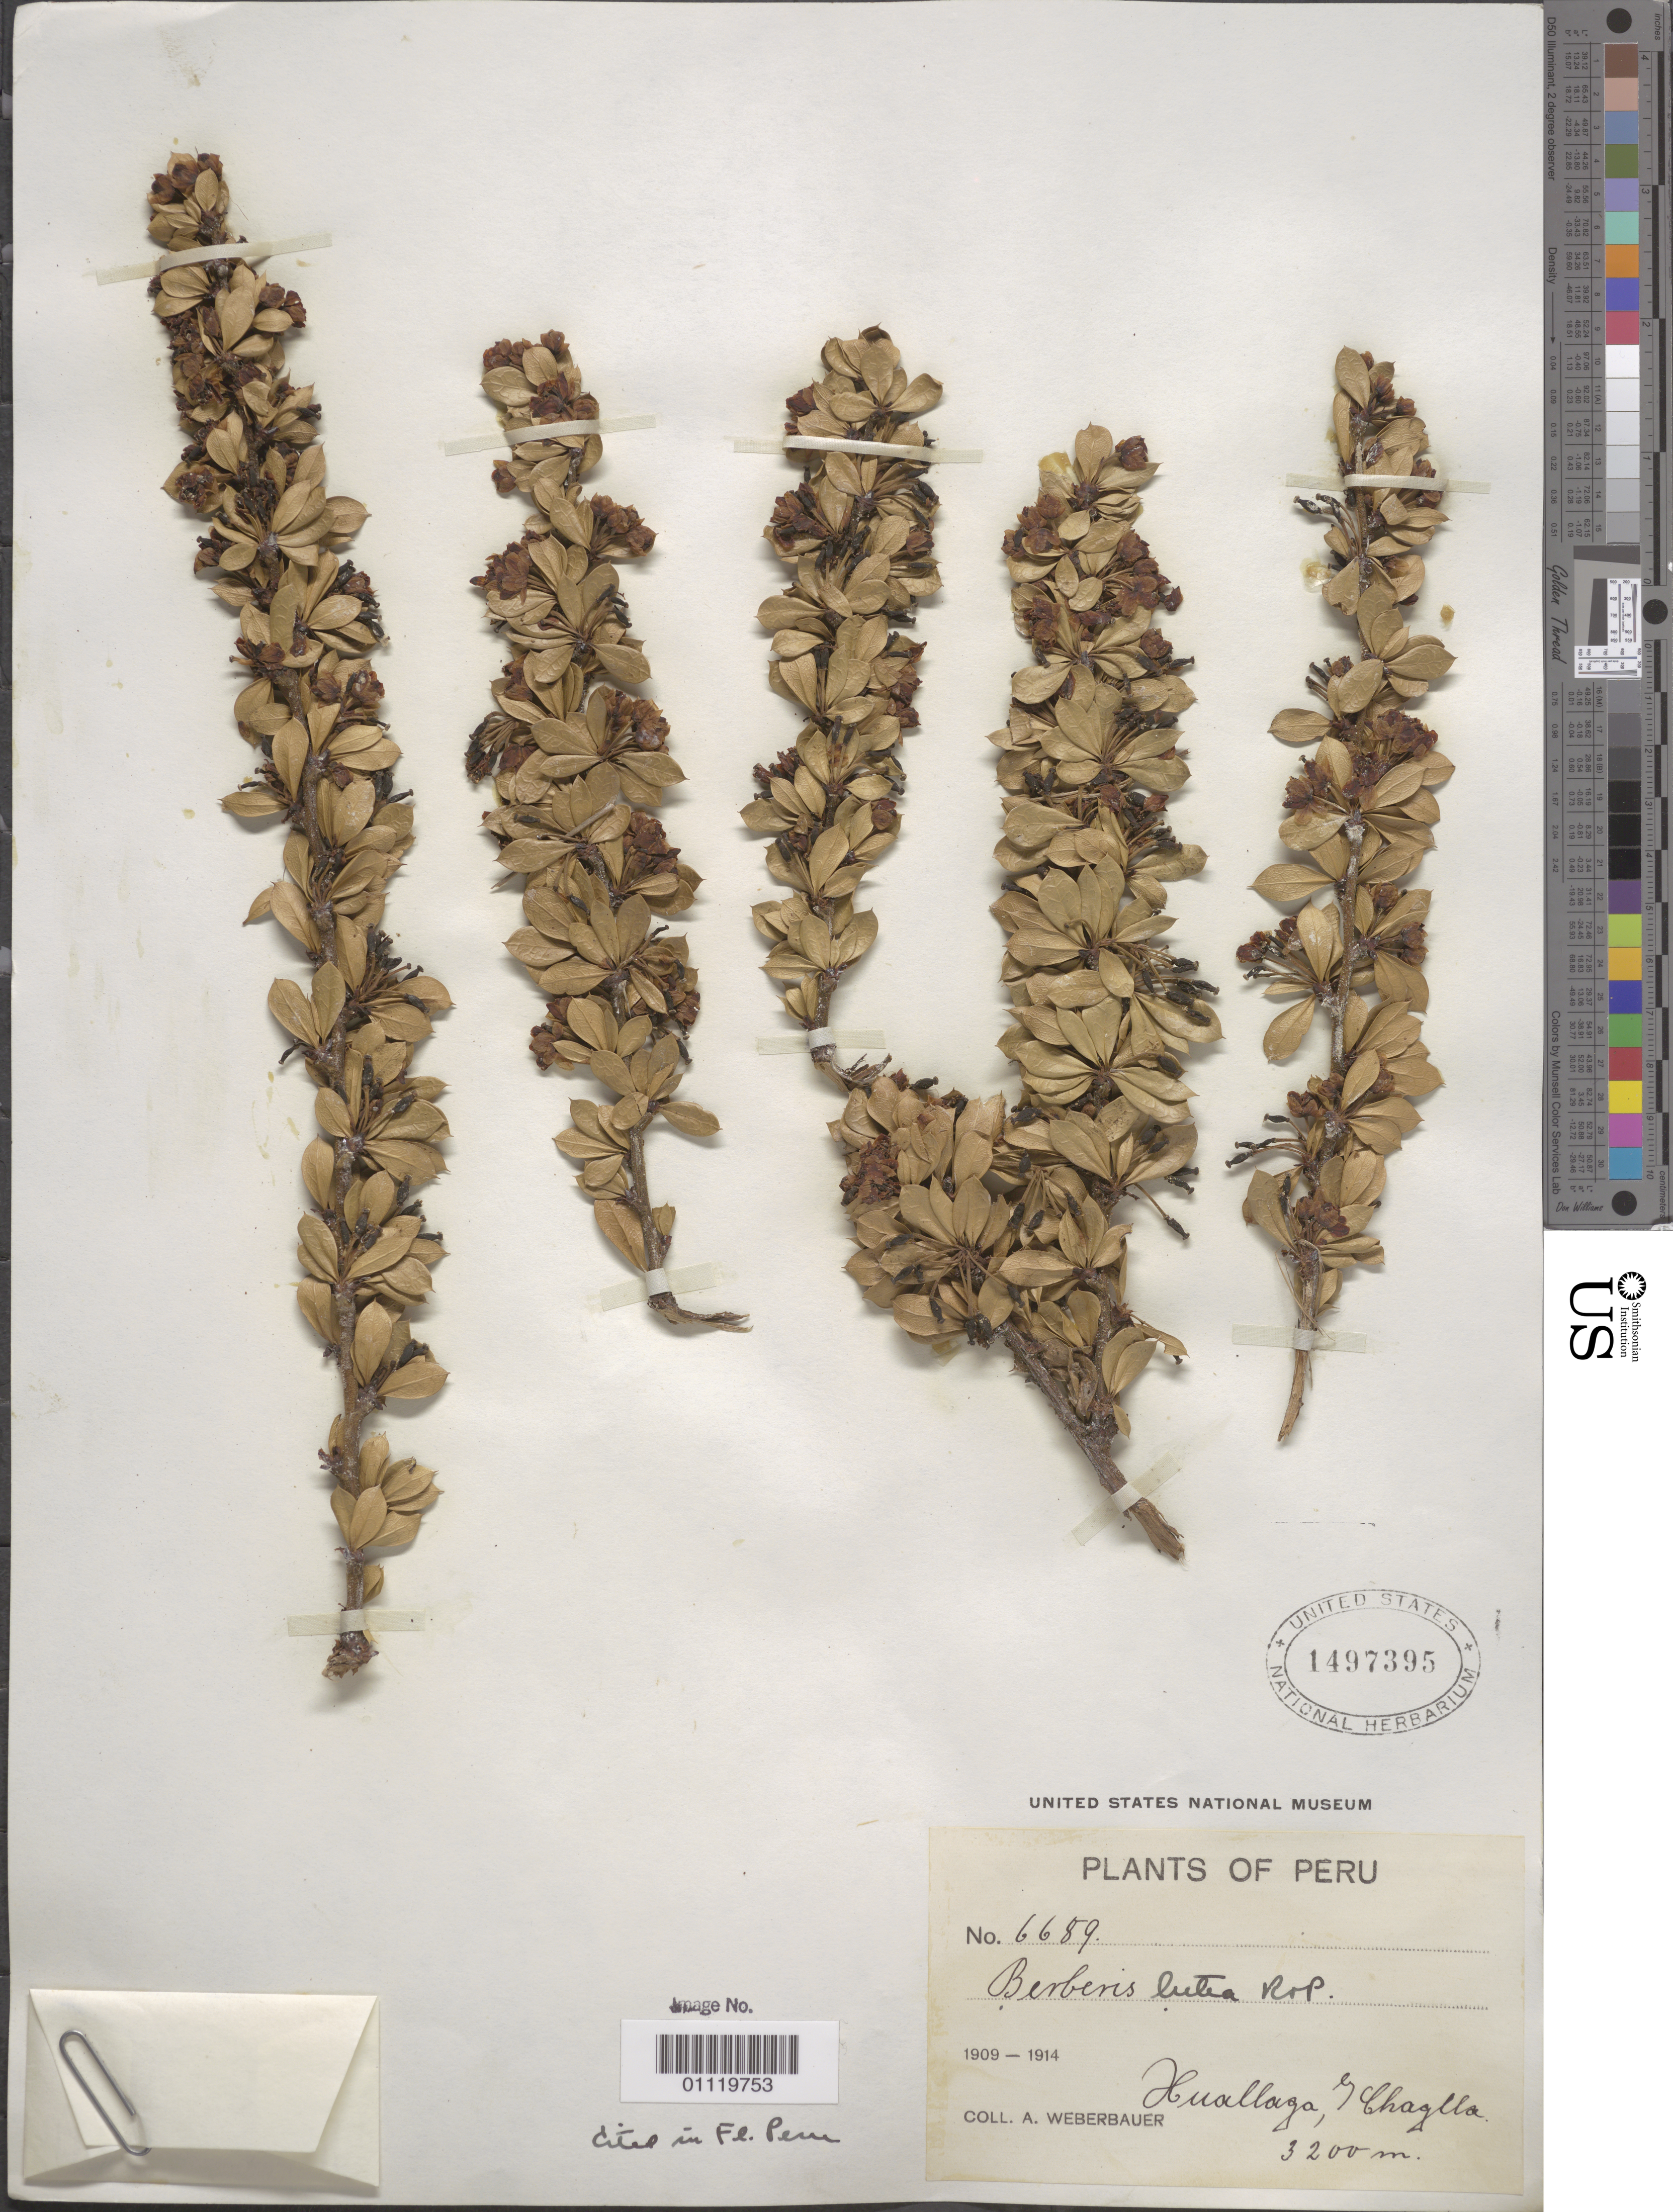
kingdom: Plantae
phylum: Tracheophyta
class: Magnoliopsida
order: Ranunculales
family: Berberidaceae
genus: Berberis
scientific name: Berberis lutea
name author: Ruiz & Pav.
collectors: A. Weberbauer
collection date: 1909/1914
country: Peru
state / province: Huánuco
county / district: Pachitea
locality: Chaglla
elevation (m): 3200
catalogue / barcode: US 1497395